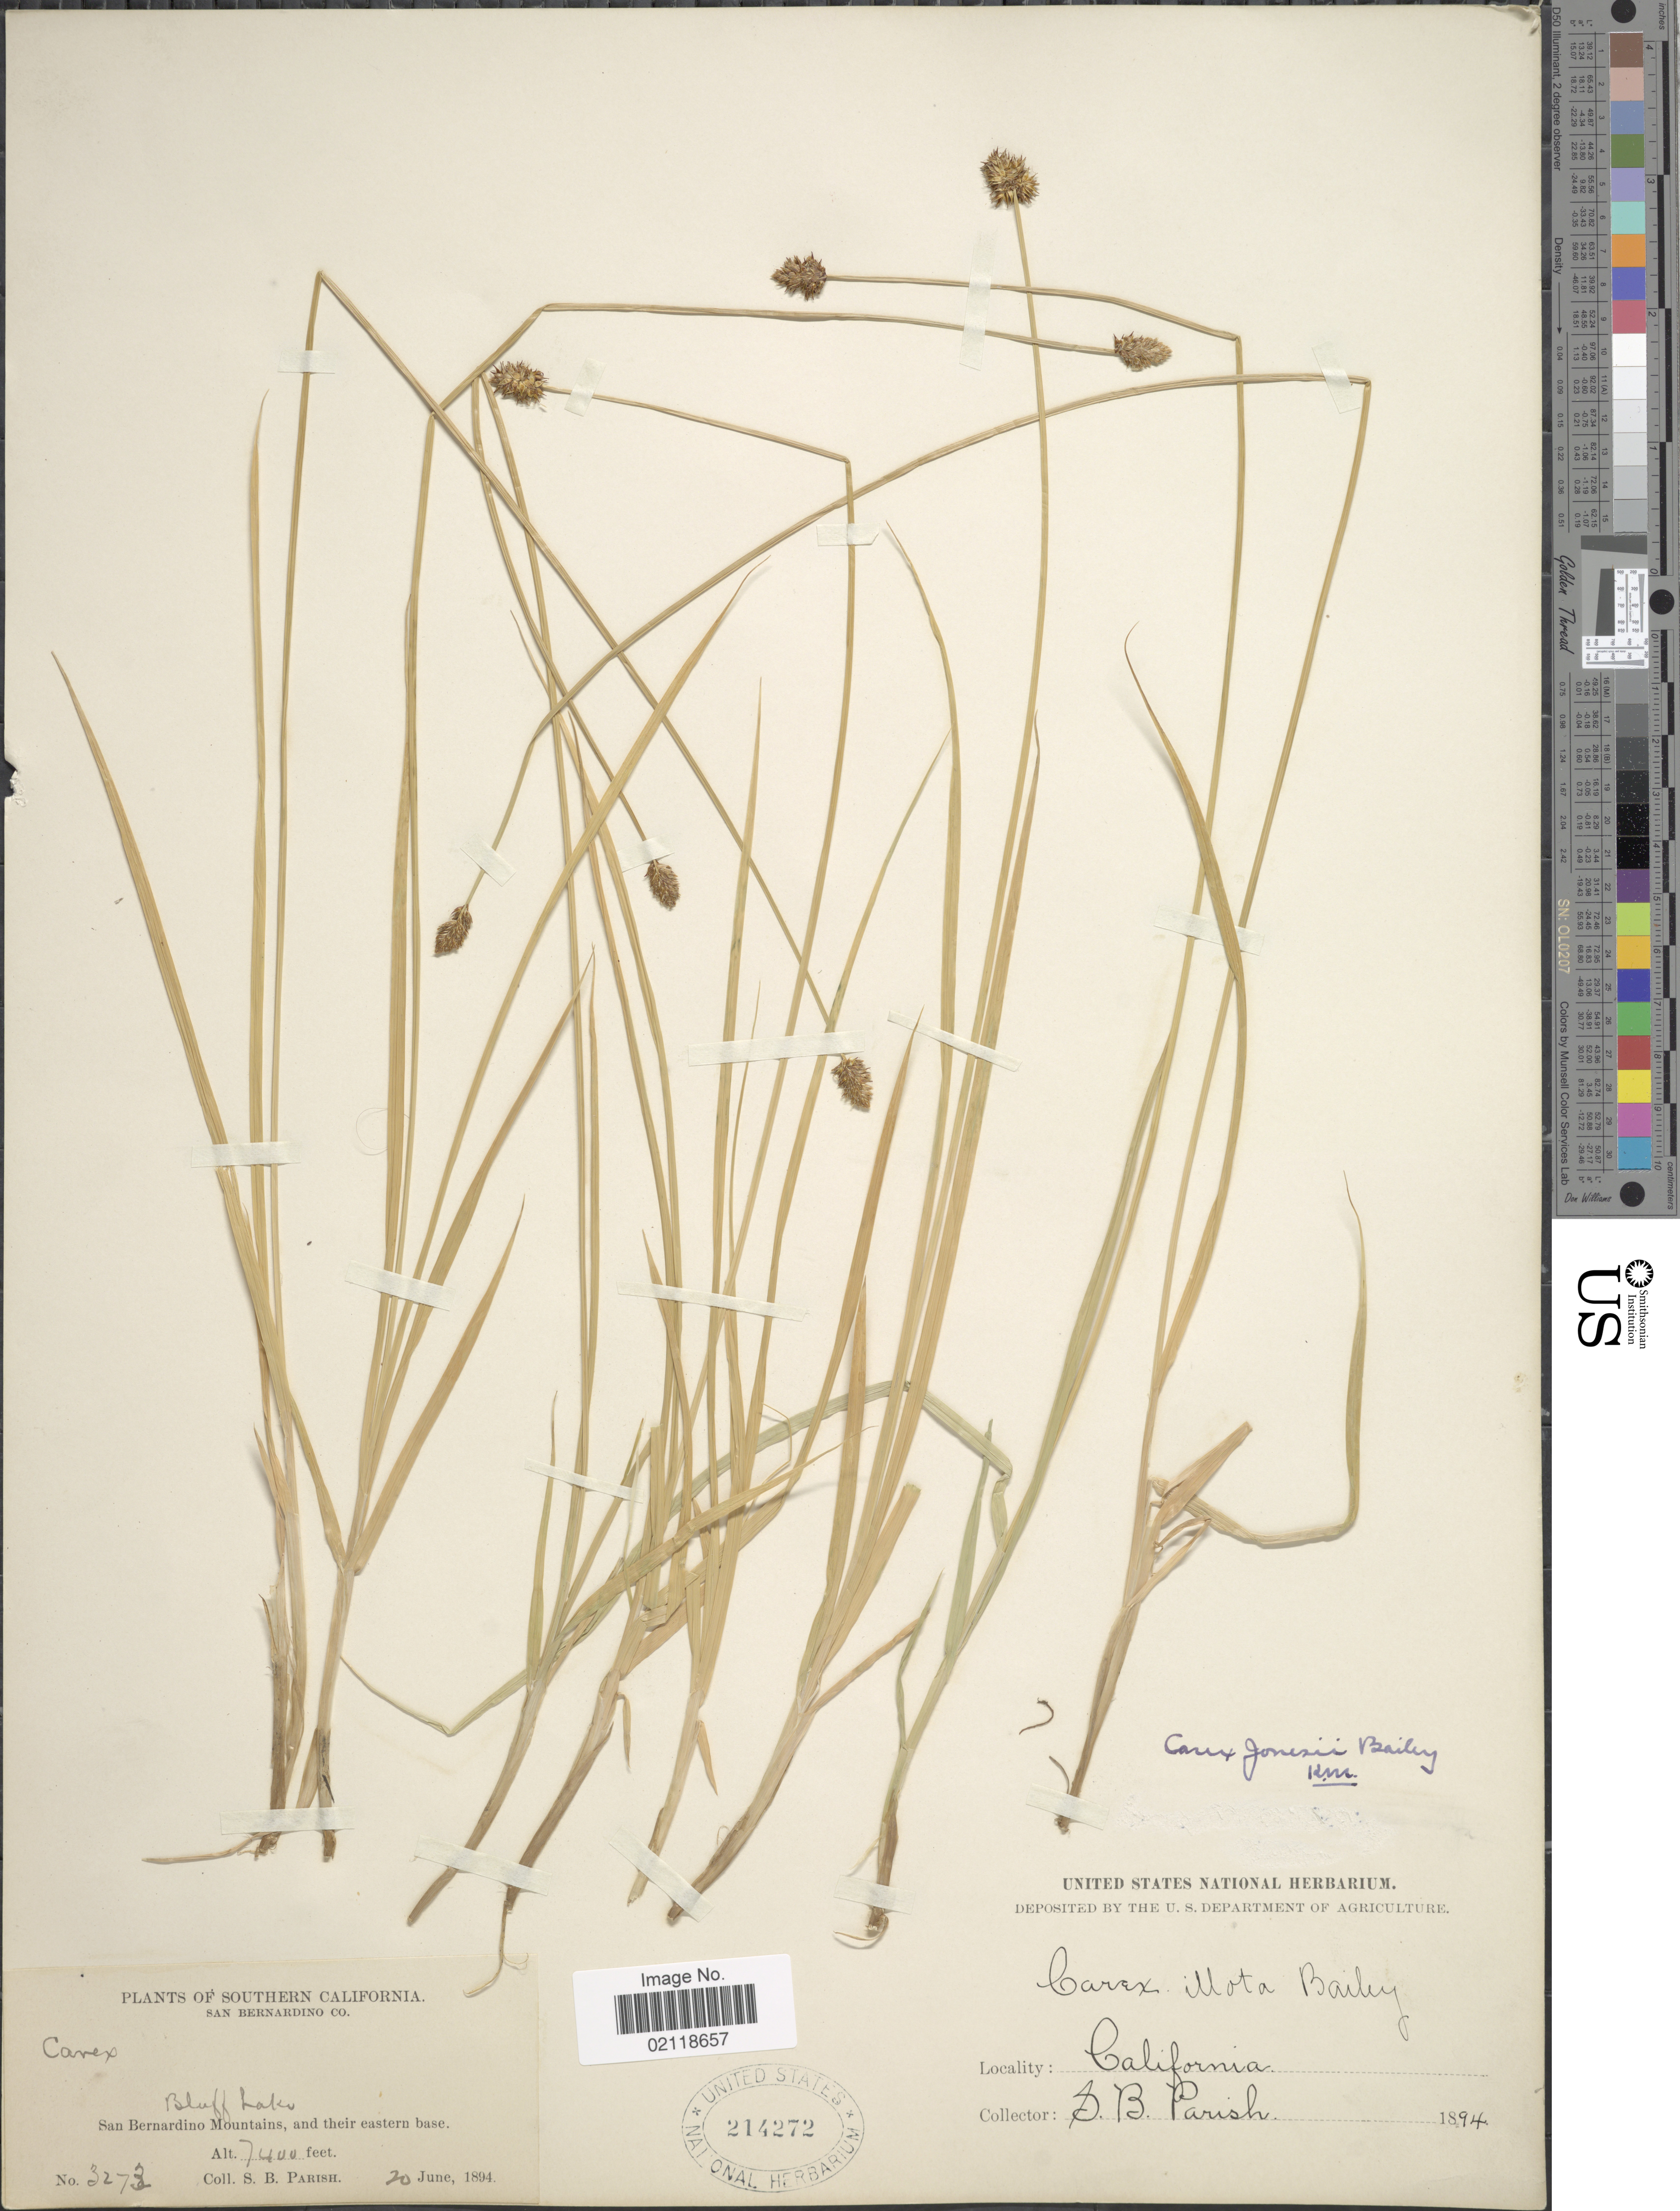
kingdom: Plantae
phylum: Tracheophyta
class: Liliopsida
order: Poales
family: Cyperaceae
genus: Carex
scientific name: Carex jonesii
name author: L.H. Bailey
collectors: S. B. Parish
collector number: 3273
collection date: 1894-06-20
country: United States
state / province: California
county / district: San Bernardino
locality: Southern California, San Bernardino Co., Bluff Lakes, San Bernardino Mountains, and their eastern base.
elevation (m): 2256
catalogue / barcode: US 214272